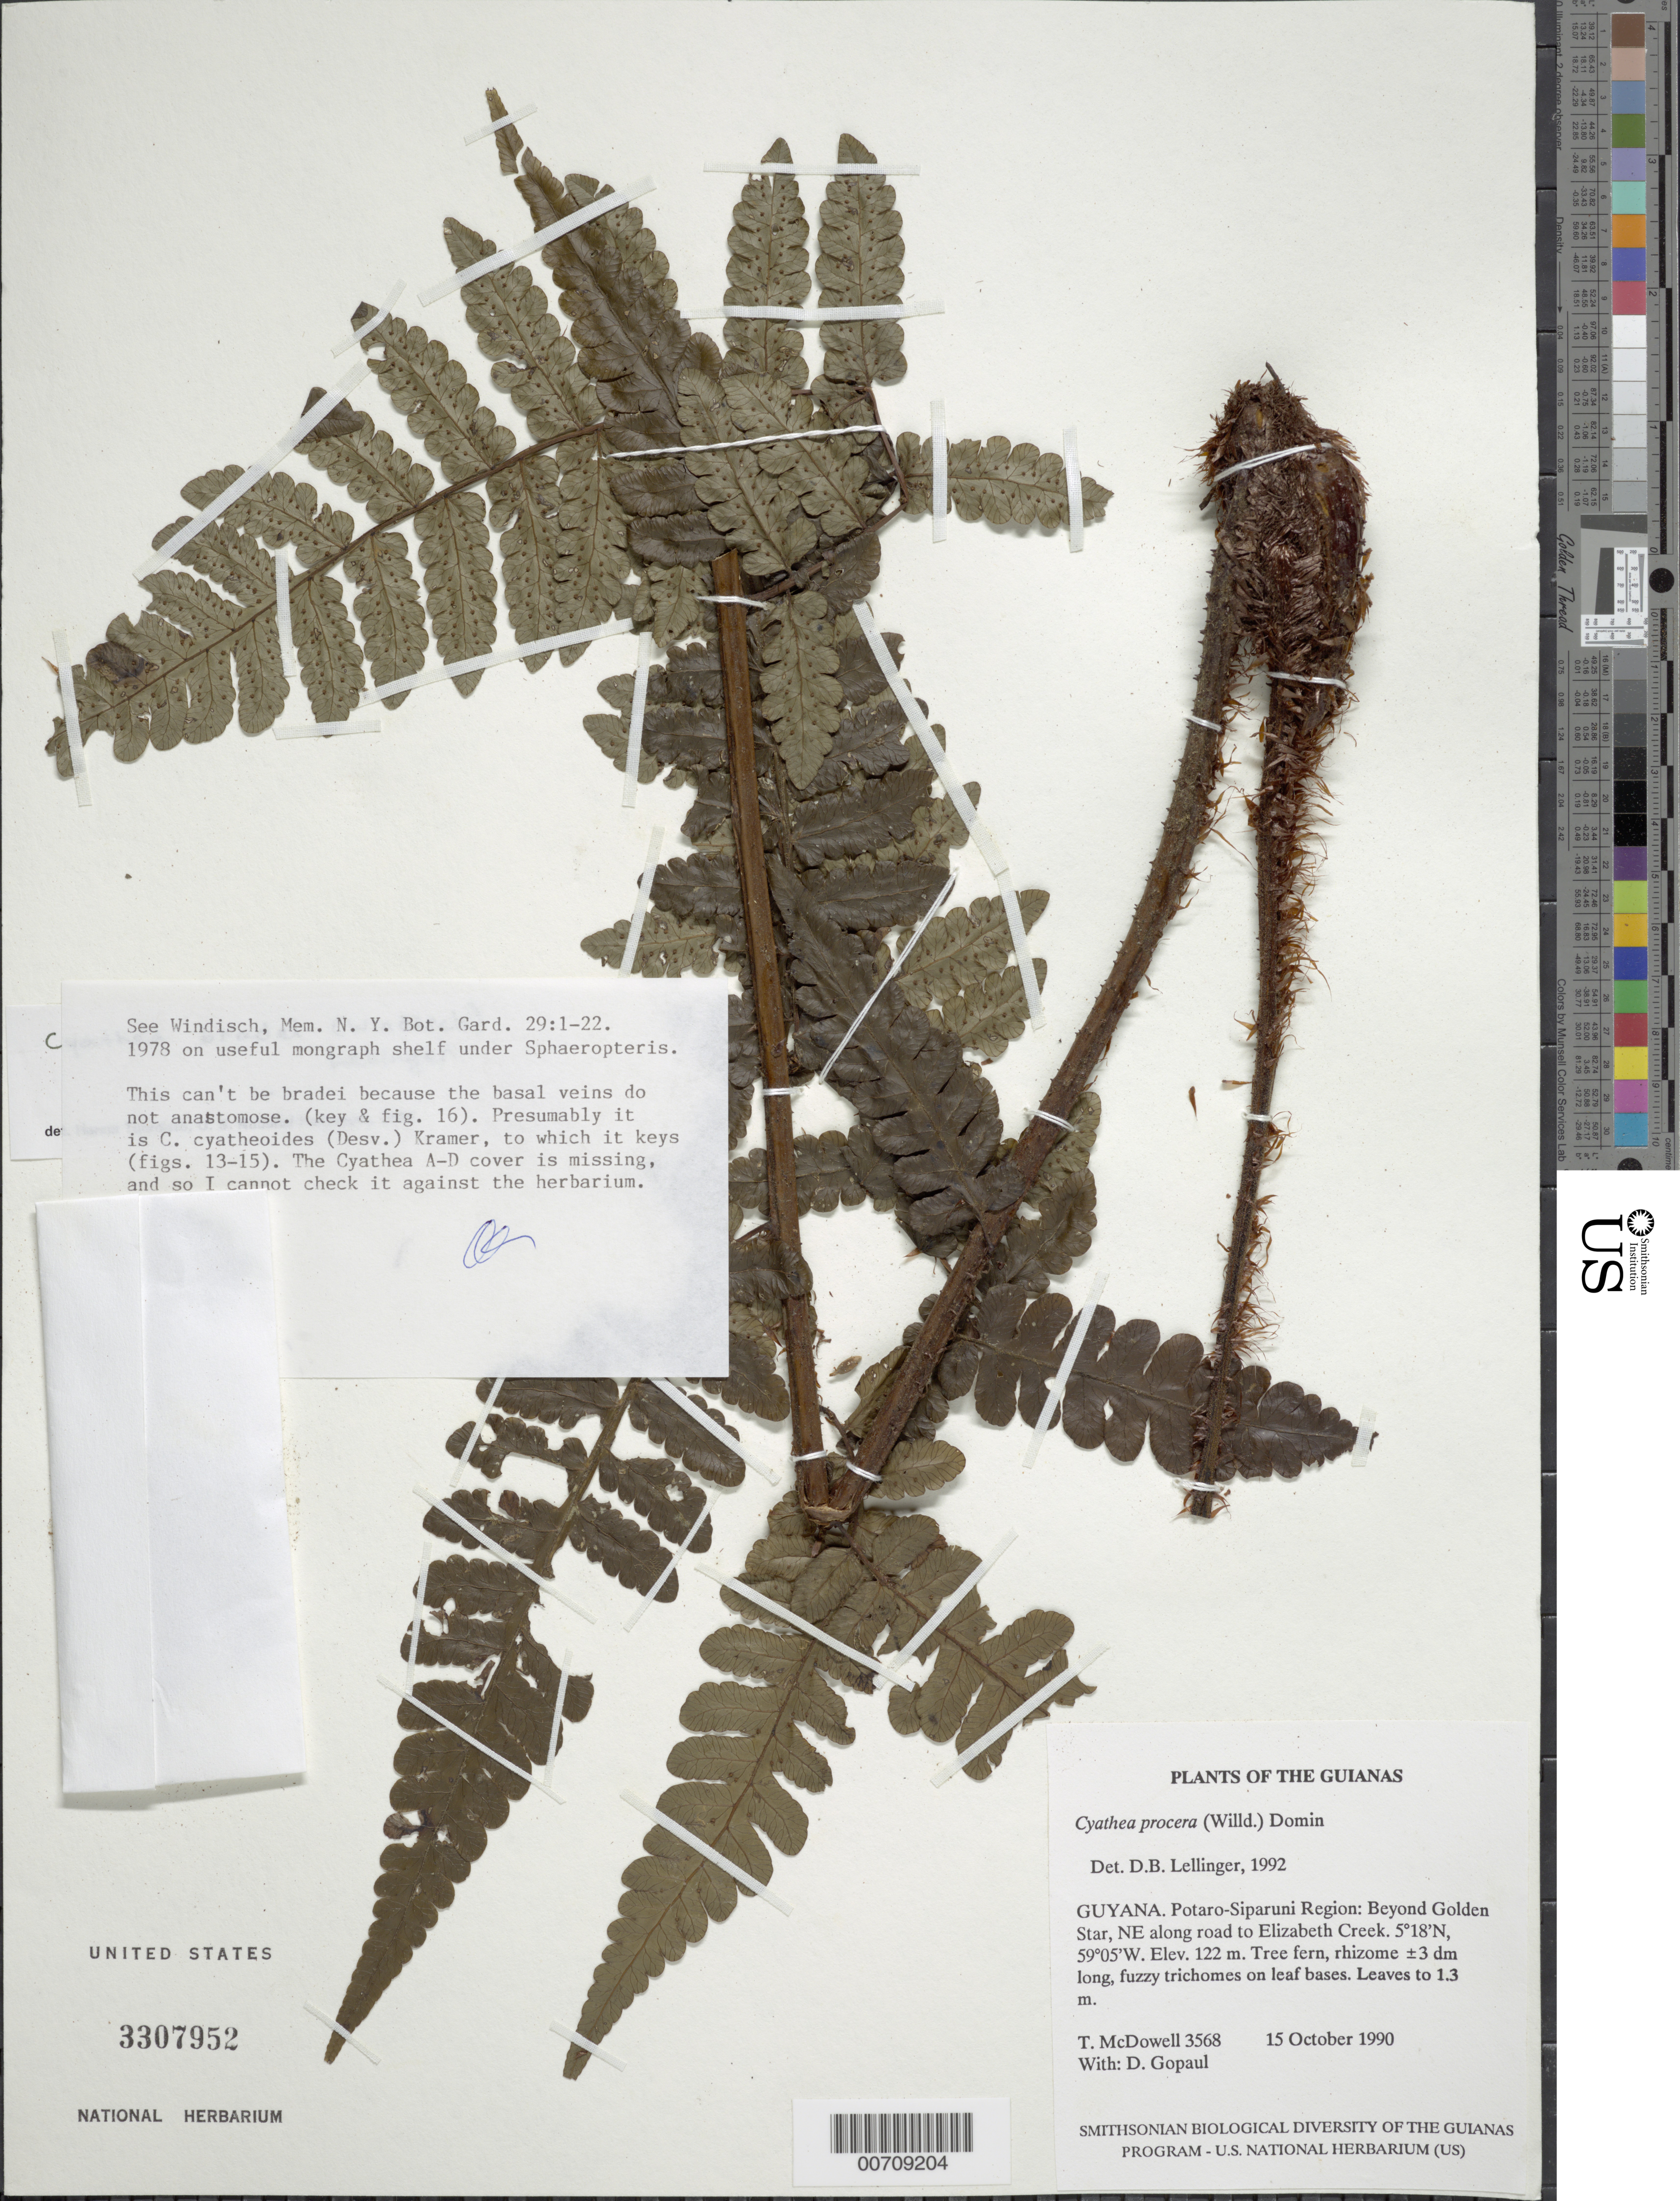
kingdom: Plantae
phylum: Tracheophyta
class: Polypodiopsida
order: Cyatheales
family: Cyatheaceae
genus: Cyathea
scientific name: Cyathea cyatheoides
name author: (Desv.) K.U. Kramer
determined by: Lellinger, David B., (BOT), Smithsonian Institution - National Museum of Natural History (UNITED STATES)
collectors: T. McDowell & D. Gopaul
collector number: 3568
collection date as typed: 15 October 1990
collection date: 1990-10-15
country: Guyana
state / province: Potaro-Siparuni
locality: Beyond Golden Star, NE along road to Elizabeth Creek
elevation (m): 122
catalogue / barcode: US 3307952